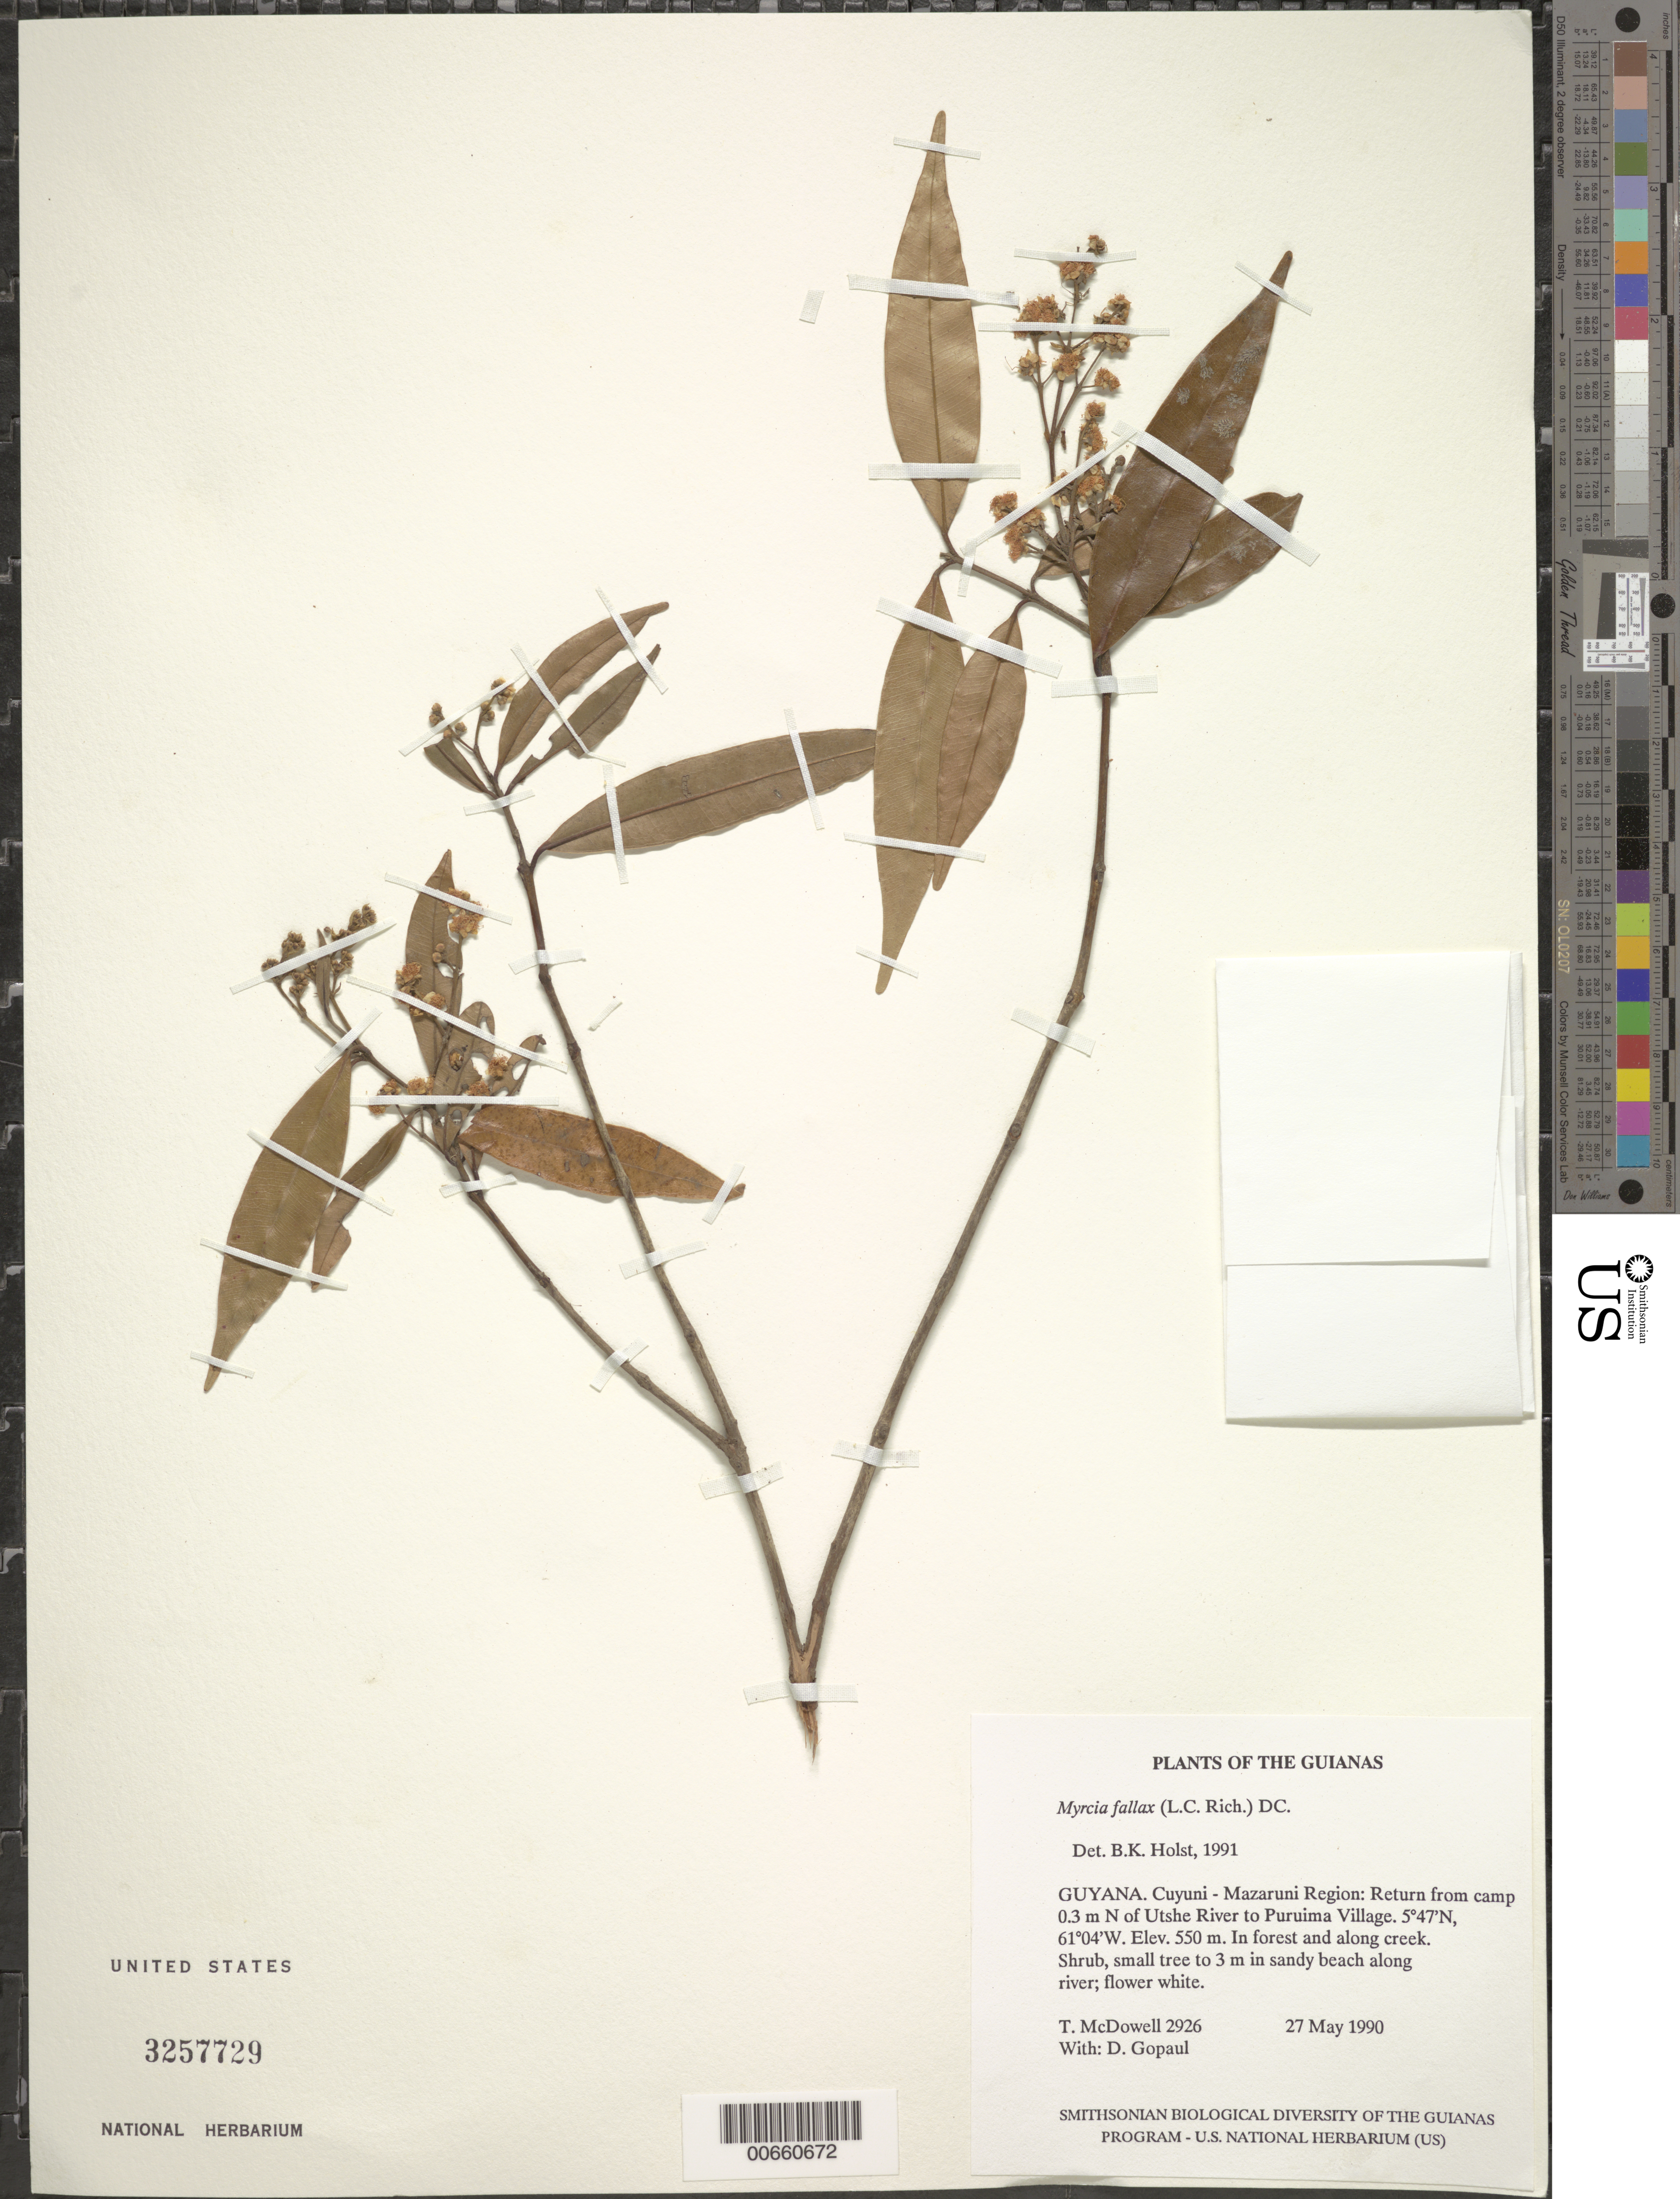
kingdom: Plantae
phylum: Tracheophyta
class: Magnoliopsida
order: Myrtales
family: Myrtaceae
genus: Myrcia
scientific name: Myrcia fallax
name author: (Rich.) DC.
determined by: Holst, Bruce K.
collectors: T. McDowell & D. Gopaul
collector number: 2926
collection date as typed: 27 May 1990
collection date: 1990-05-27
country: Guyana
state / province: Cuyuni-Mazaruni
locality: Return from camp 0.3 mi. N of Utshi River to Paruima Village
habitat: In forest and along creek, near trail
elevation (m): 550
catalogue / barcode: US 3257729